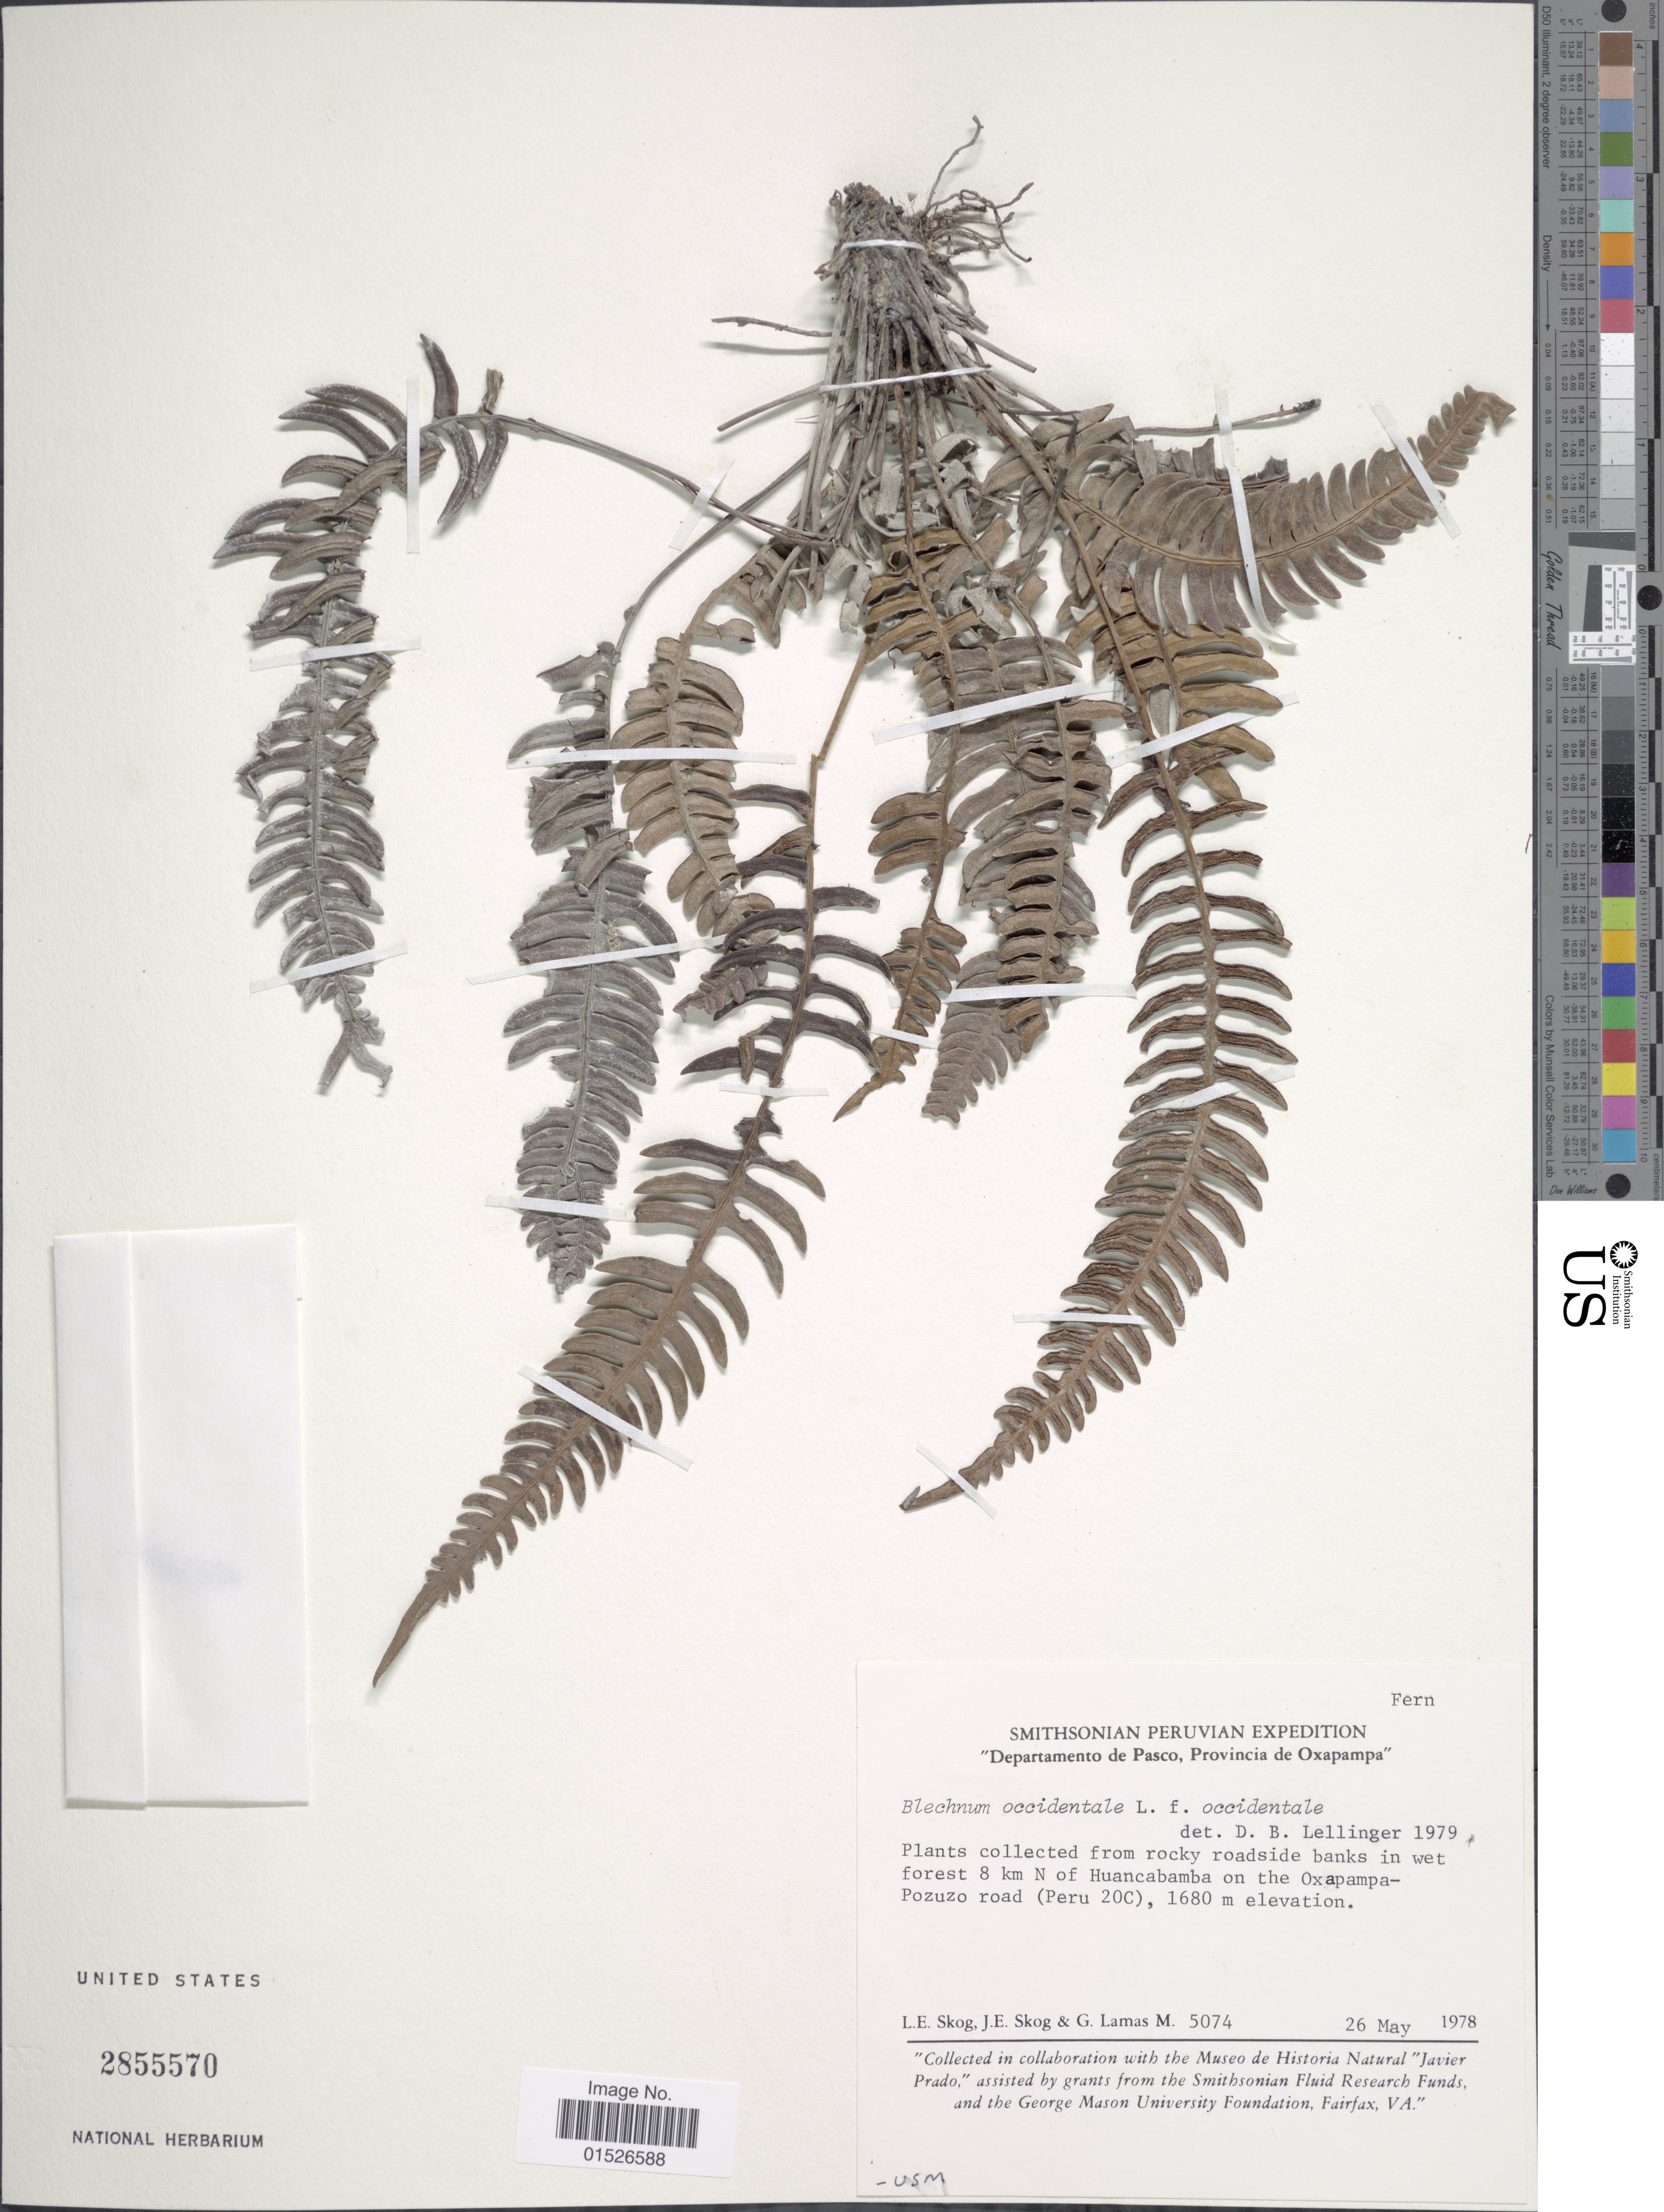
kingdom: Plantae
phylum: Tracheophyta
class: Polypodiopsida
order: Polypodiales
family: Blechnaceae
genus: Blechnum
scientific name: Blechnum occidentale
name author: L.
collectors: L. E. Skog, J. E. Skog & G. Lamas M.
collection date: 1978-05-20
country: Peru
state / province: Pasco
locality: Provincia de Oxapampa, 8 km N of Huancabamba on the Oxapampa-Pozuzo road (Peru 20C)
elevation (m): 1680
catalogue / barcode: US 2855570